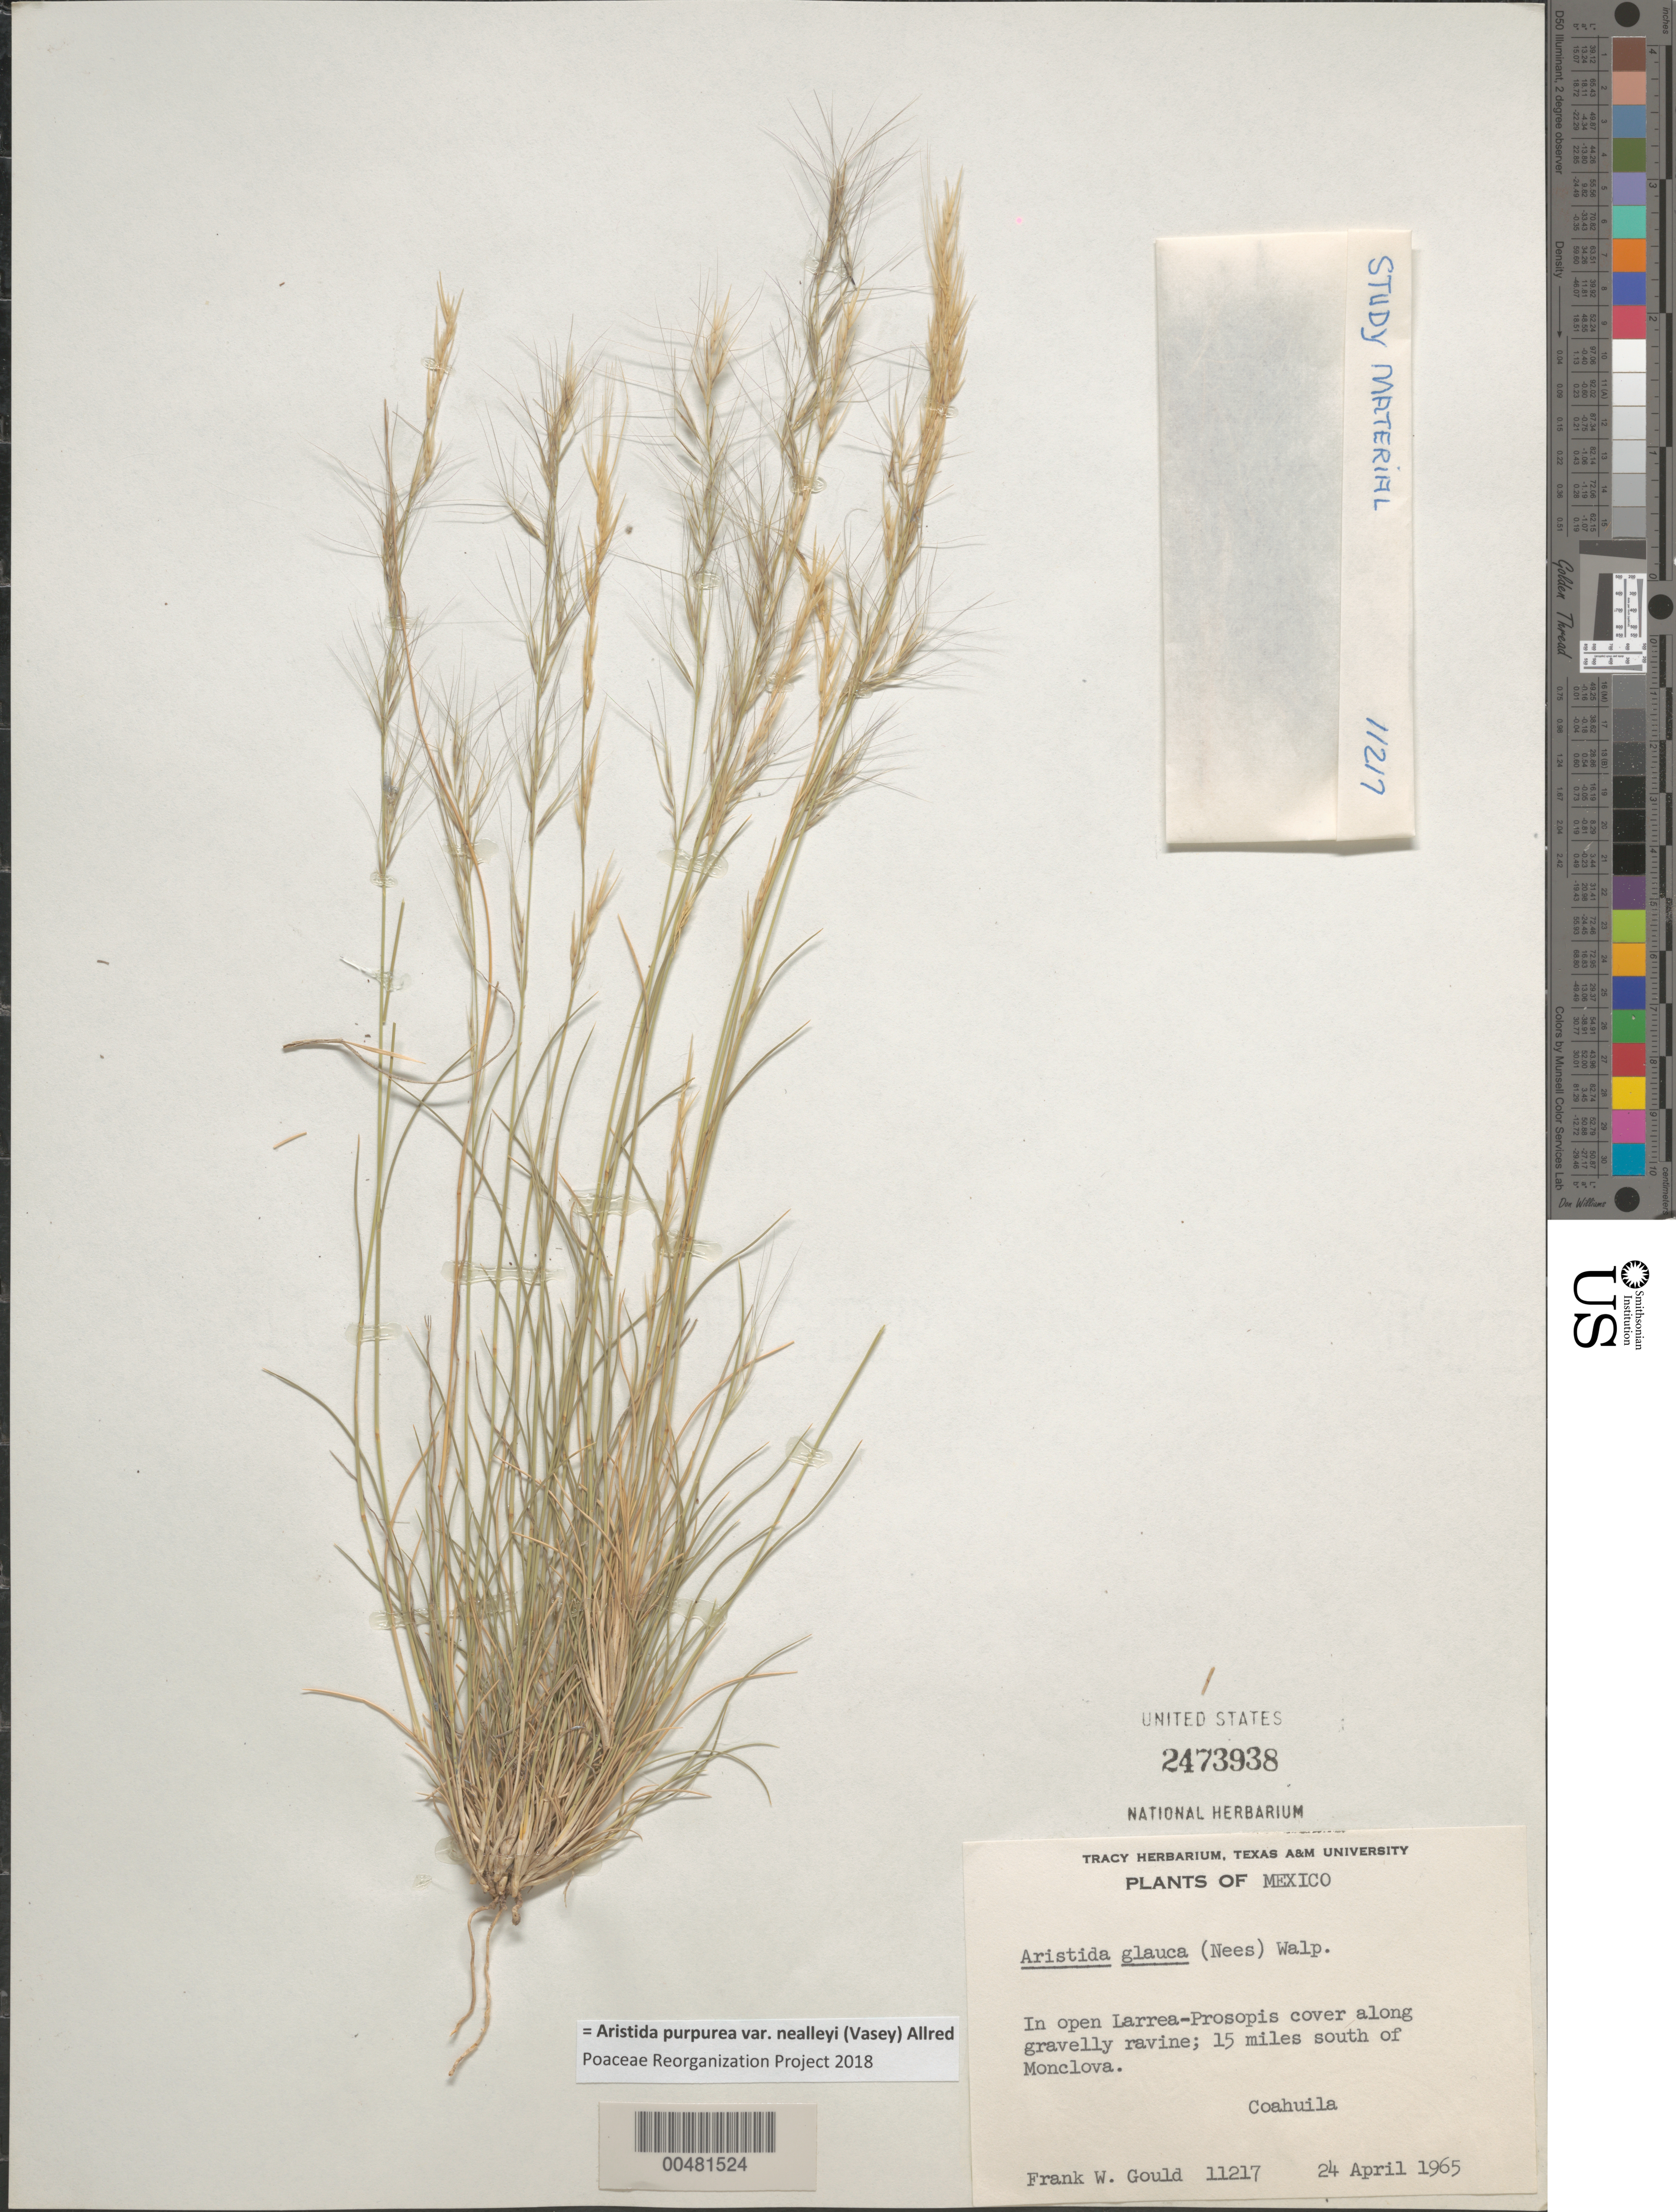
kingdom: Plantae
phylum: Tracheophyta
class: Liliopsida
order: Poales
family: Poaceae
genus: Aristida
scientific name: Aristida purpurea var. nealleyi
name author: (Vasey) Allred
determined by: Poaceae Reorganization Project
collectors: F. W. Gould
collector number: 11217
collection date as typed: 24 Apr 1965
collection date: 1965-04-24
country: Mexico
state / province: Coahuila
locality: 15 mi S of Monclova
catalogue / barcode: US 2473938